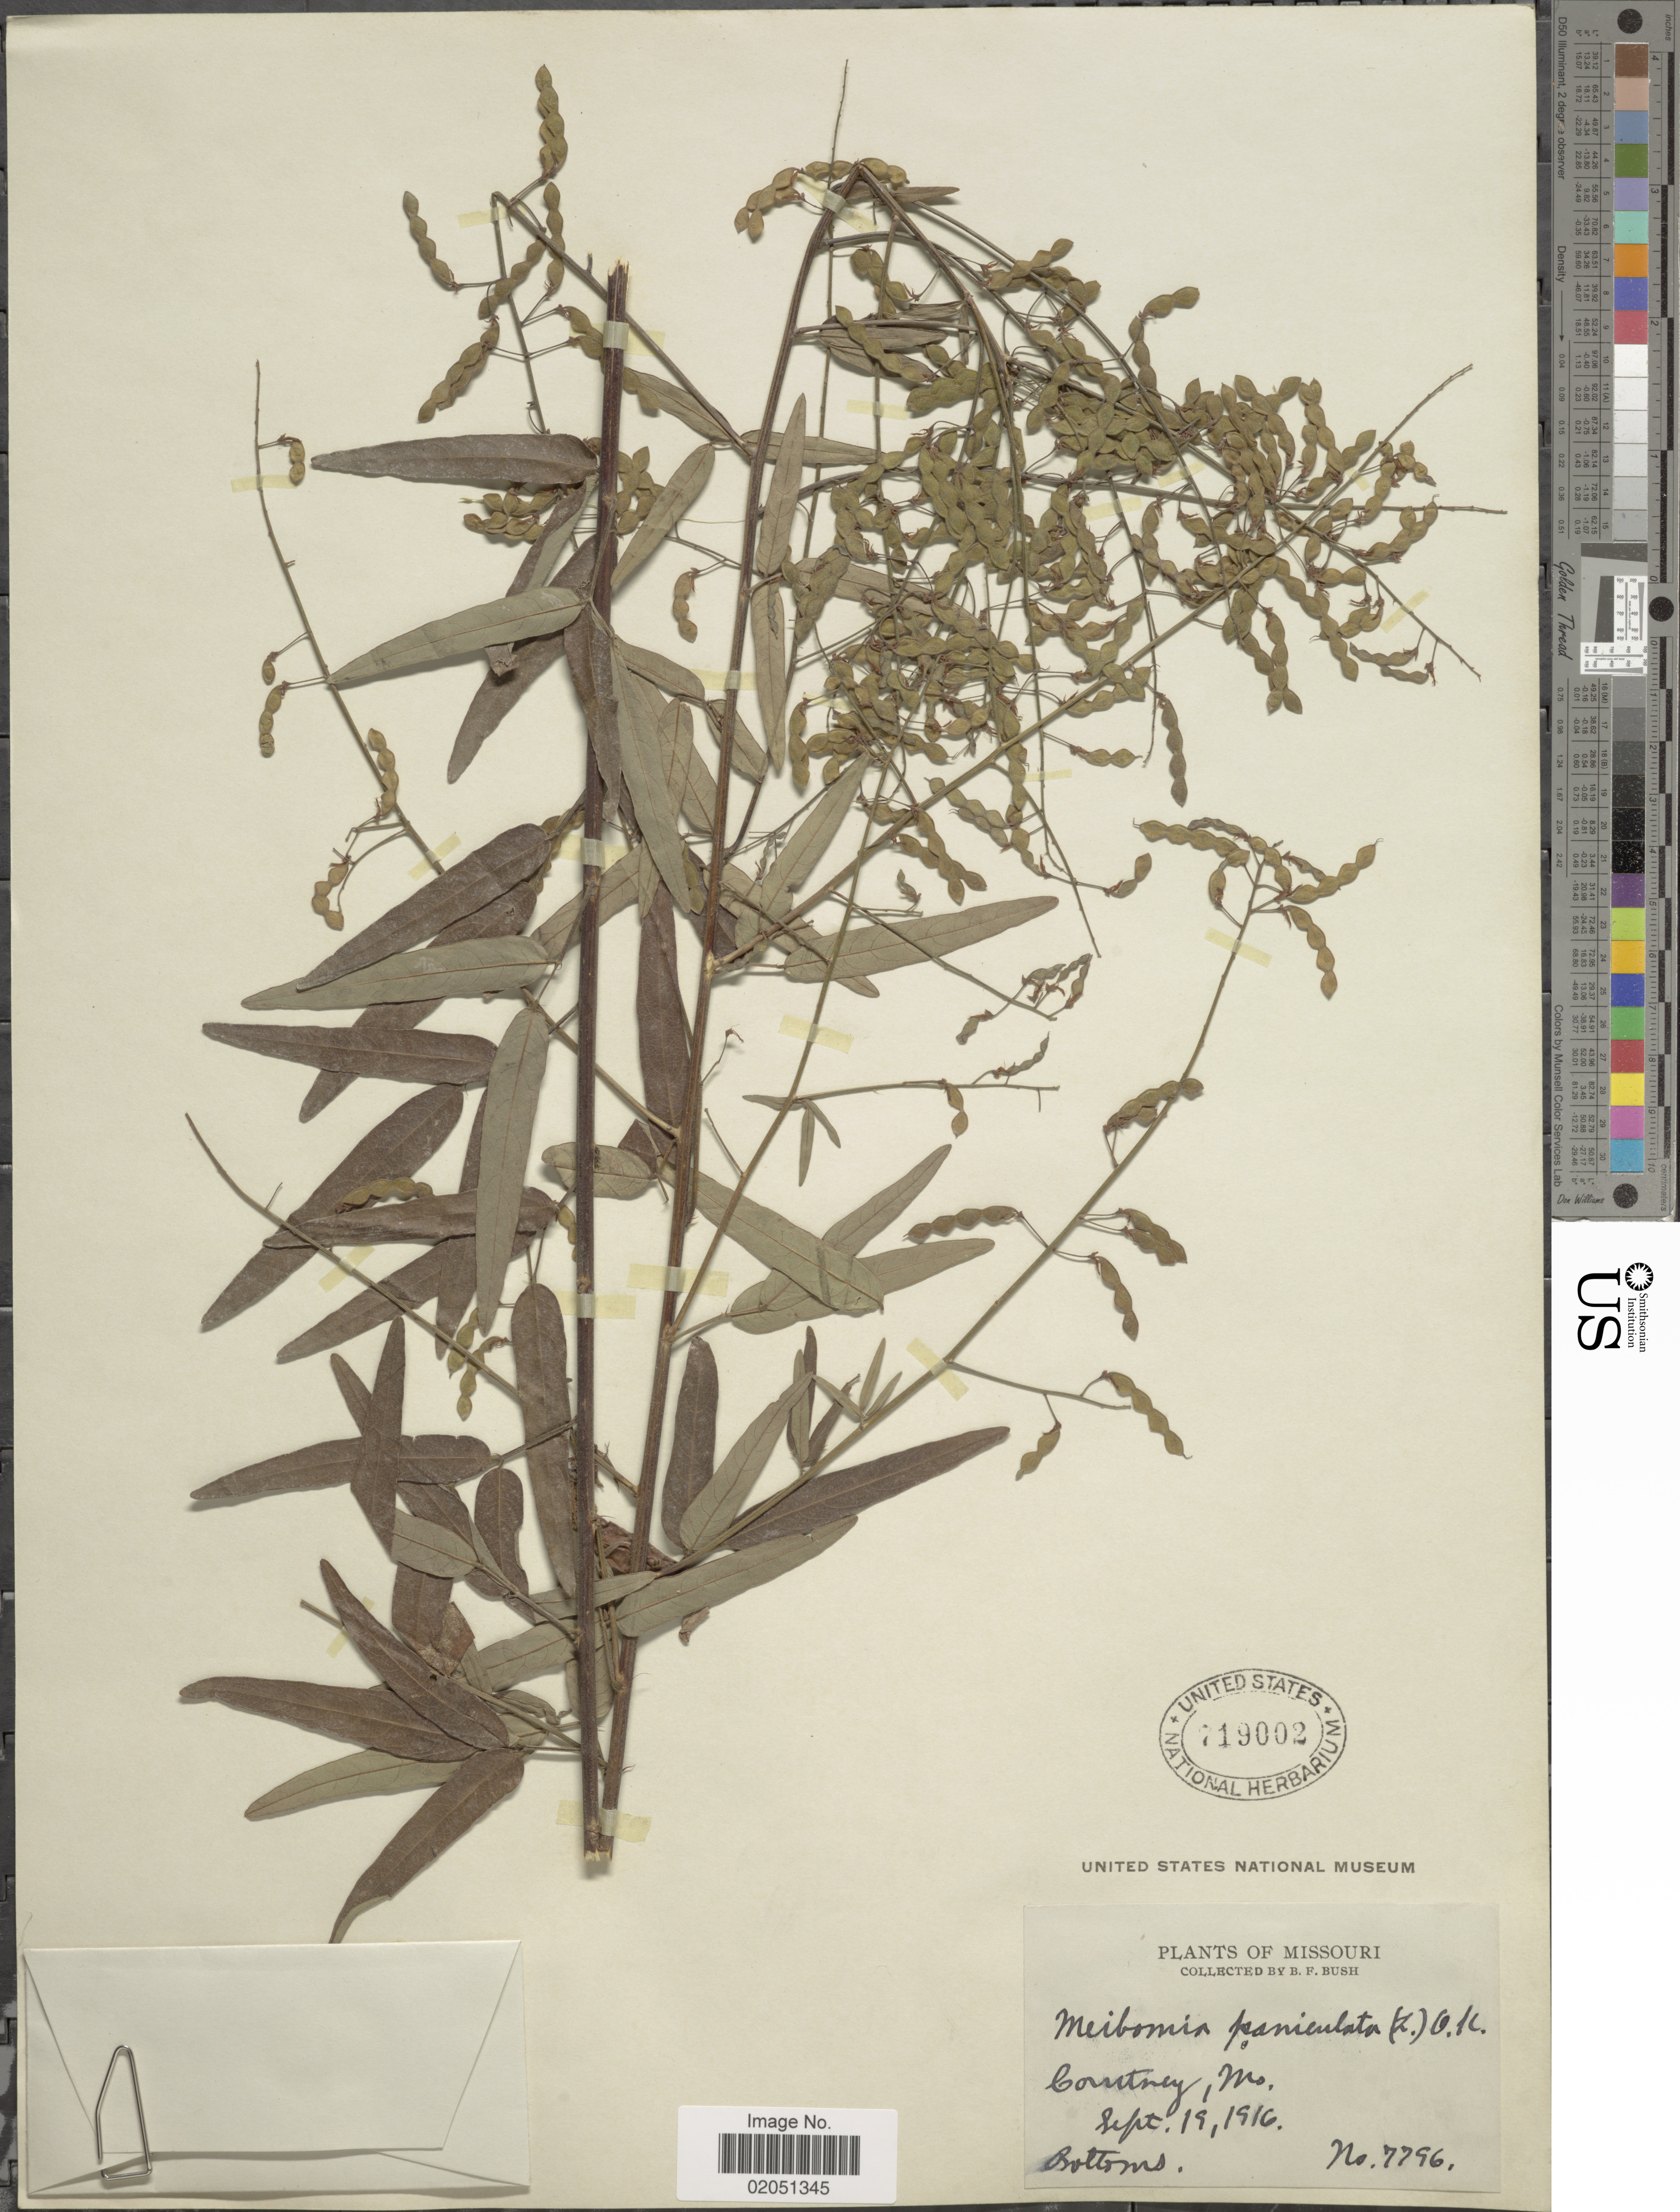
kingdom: Plantae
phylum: Tracheophyta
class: Magnoliopsida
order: Fabales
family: Fabaceae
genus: Desmodium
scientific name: Desmodium paniculatum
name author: (L.) DC.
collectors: B. F. Bush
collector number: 7796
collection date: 1916-09-19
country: United States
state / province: Missouri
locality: Courtney, Bottoms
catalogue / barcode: US 719002